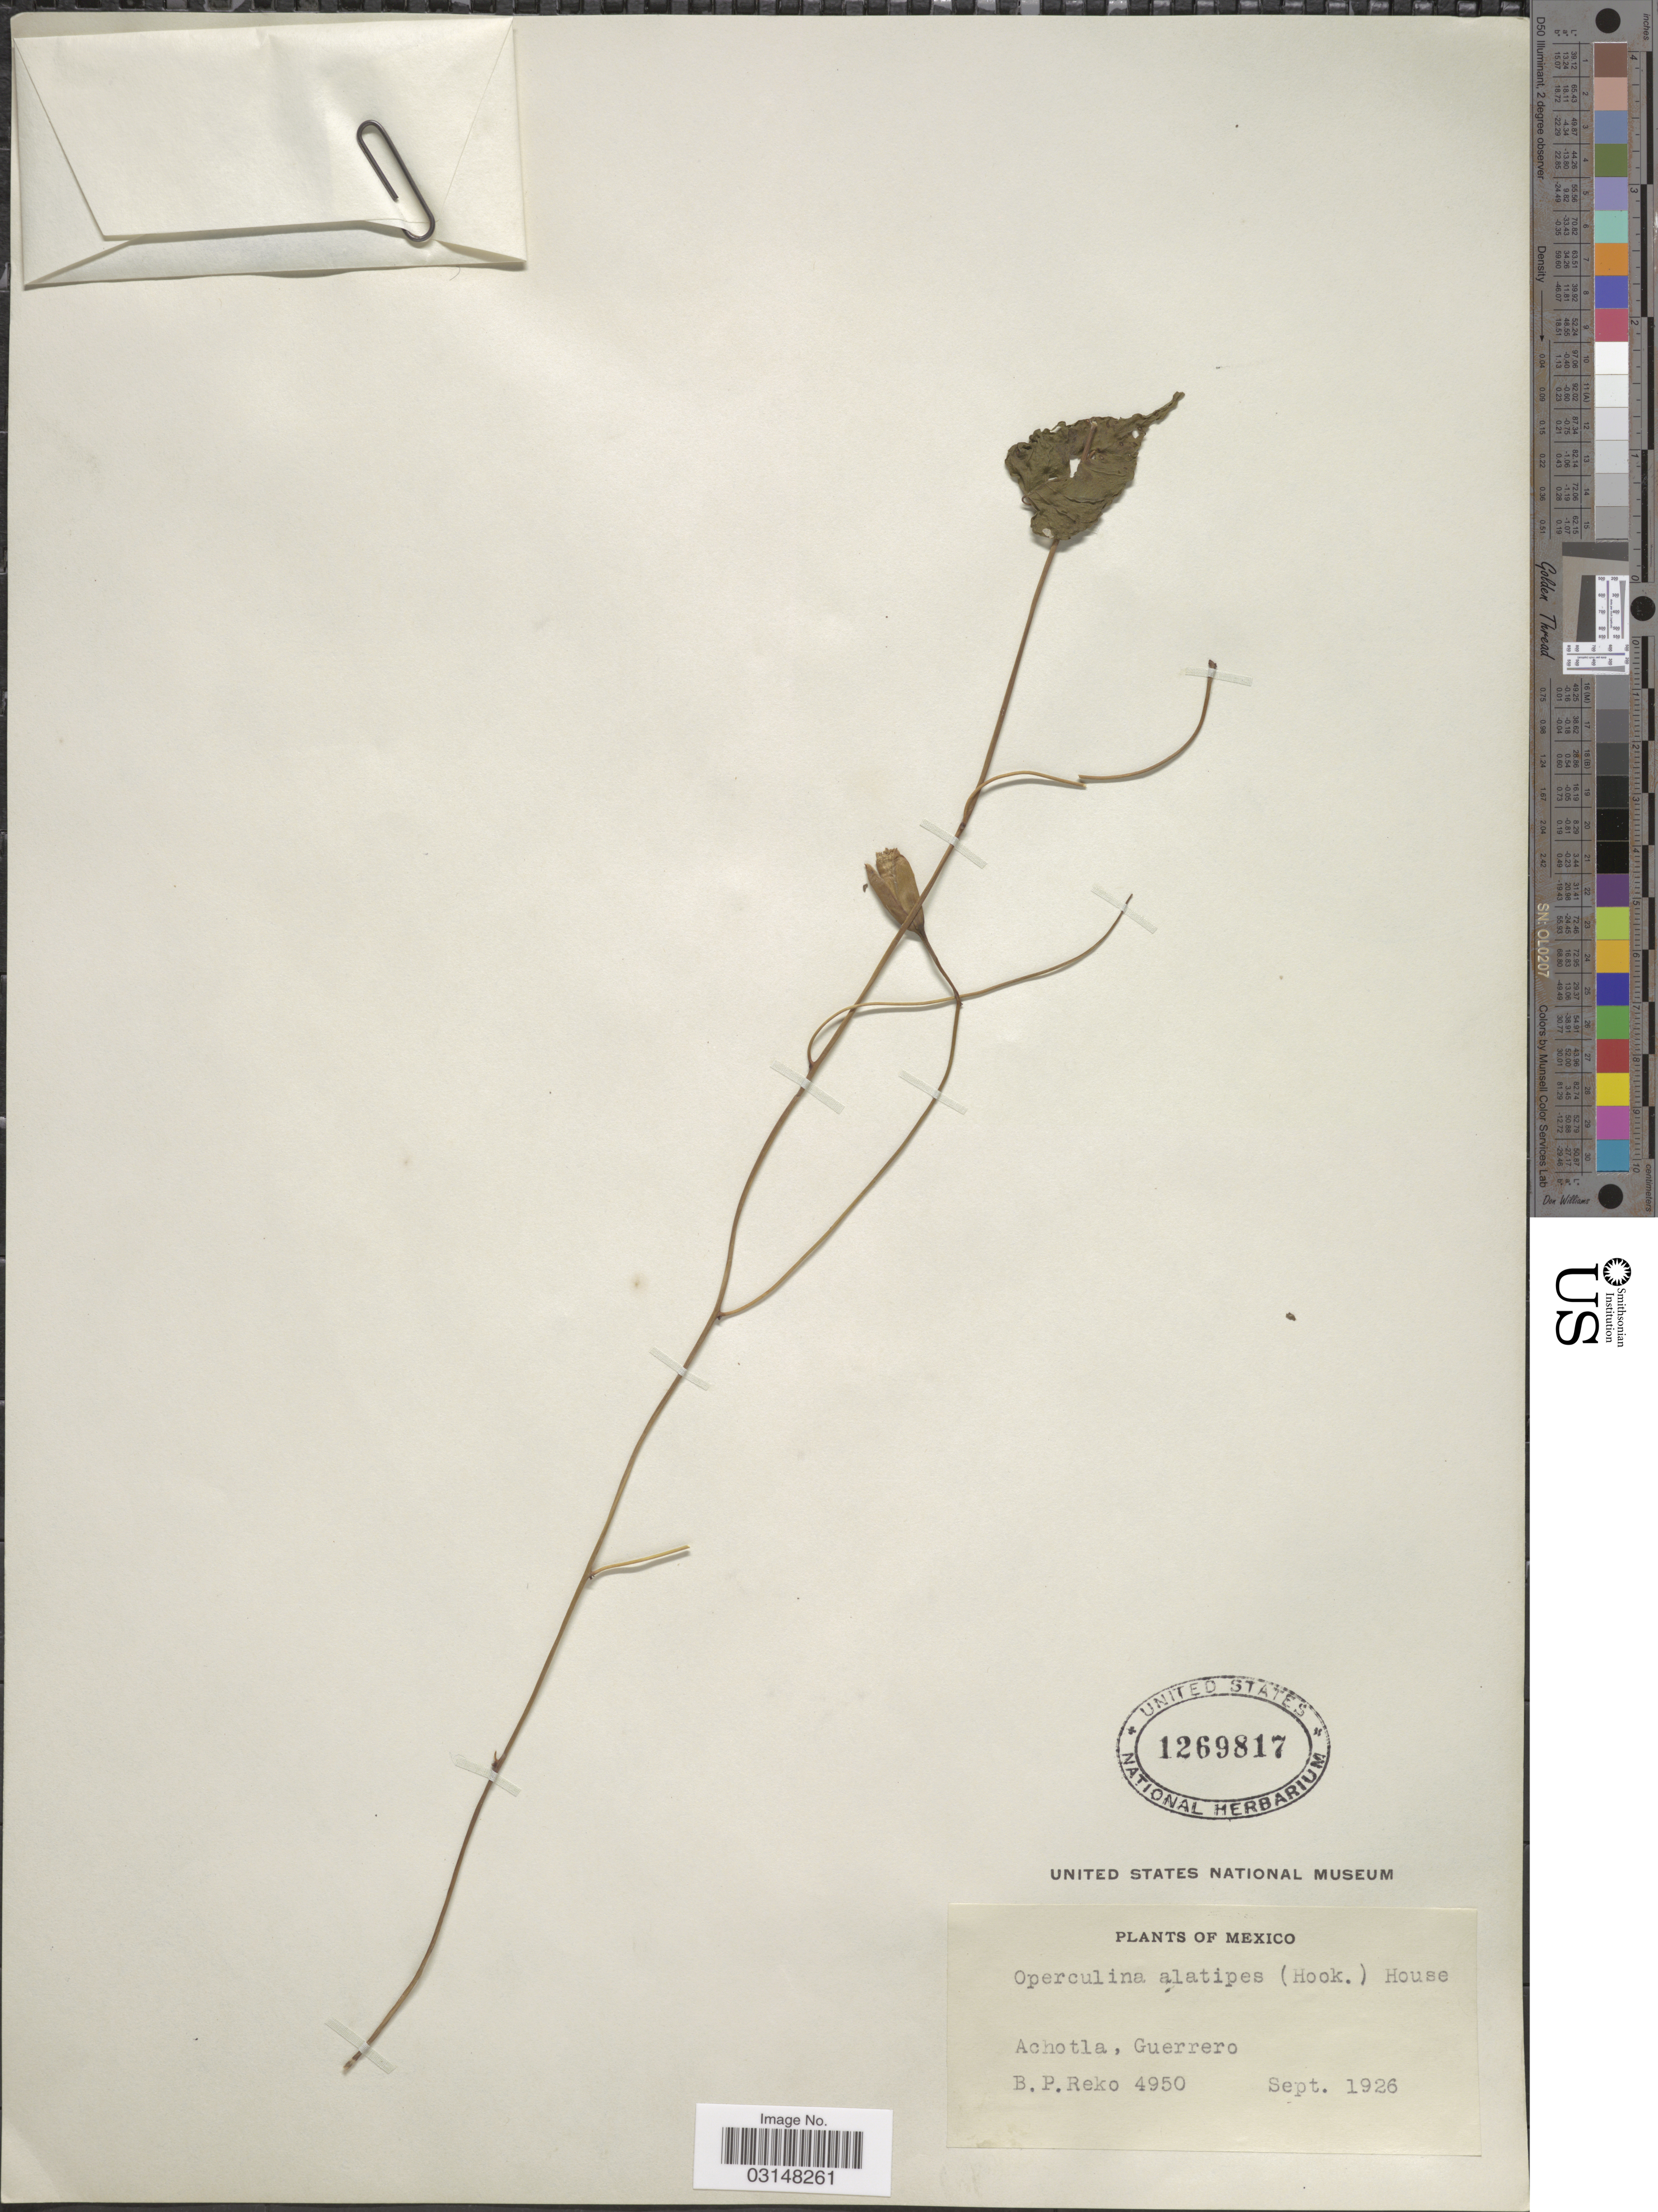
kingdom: Plantae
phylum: Tracheophyta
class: Magnoliopsida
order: Solanales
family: Convolvulaceae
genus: Operculina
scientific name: Operculina pteripes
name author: (G. Don) O'Donell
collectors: B. P. Reko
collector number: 4950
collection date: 1926-09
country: Mexico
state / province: Guerrero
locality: Achotla.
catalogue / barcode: US 1269817